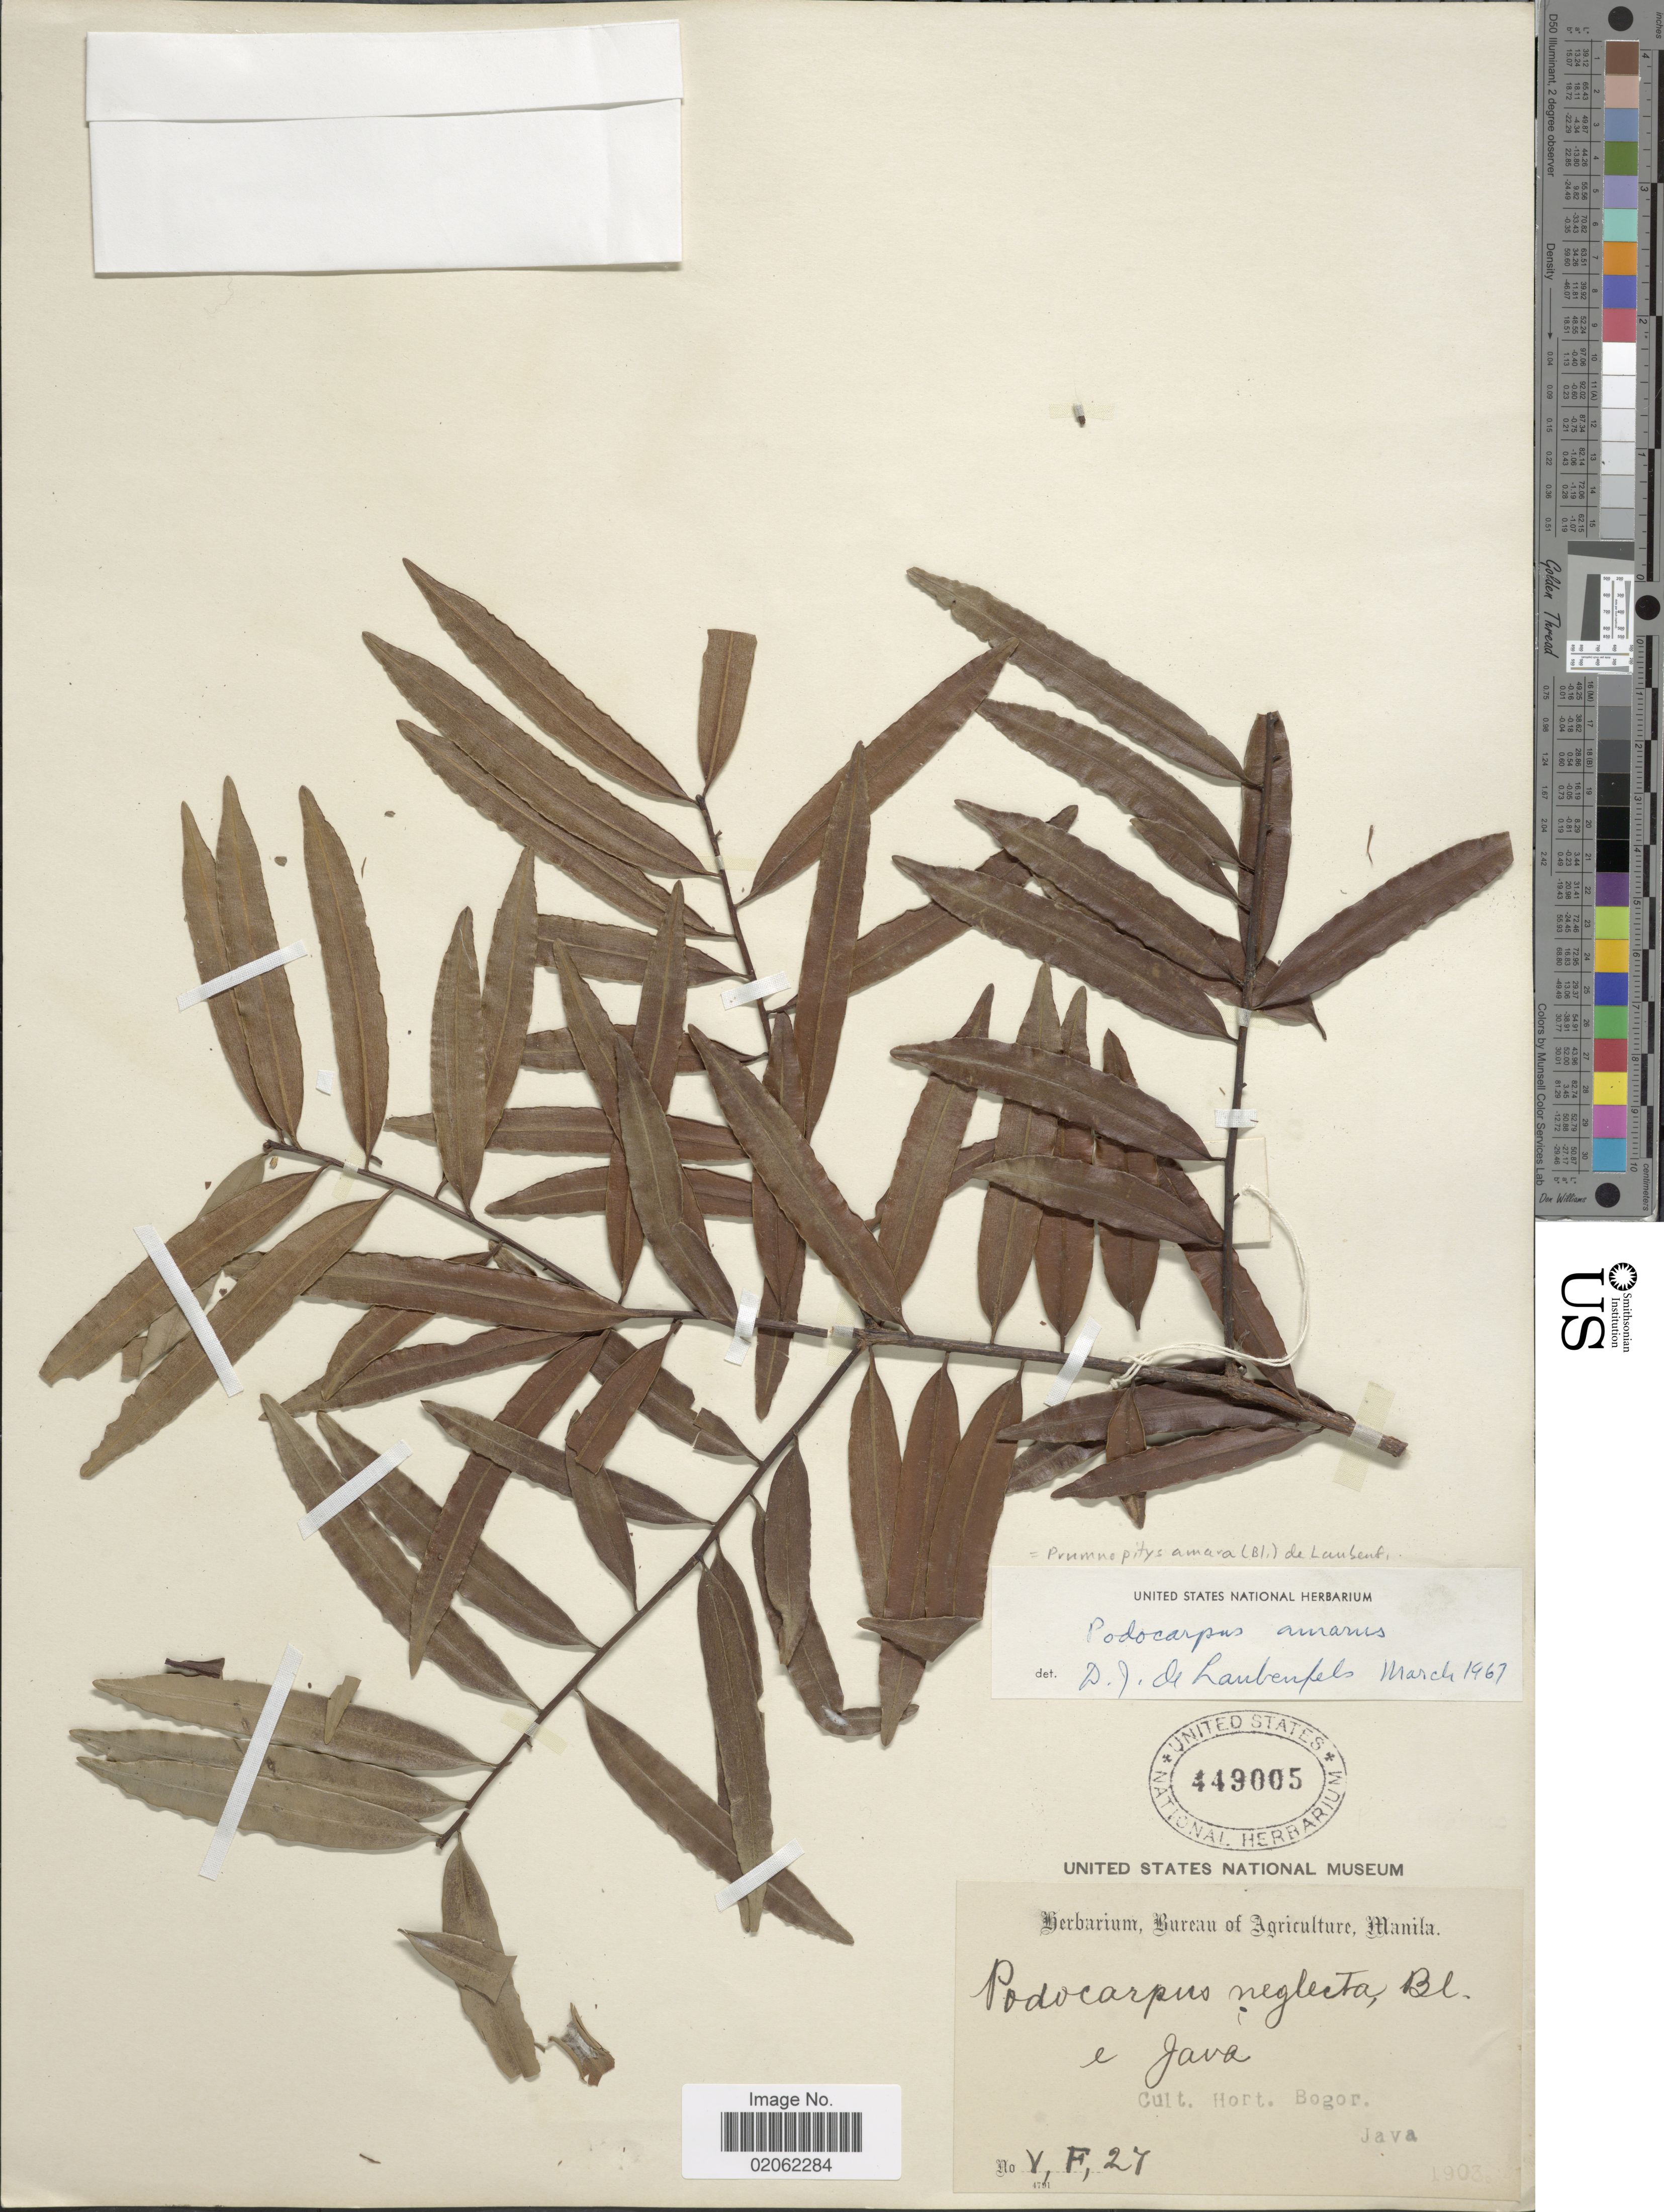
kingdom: Plantae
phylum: Tracheophyta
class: Pinopsida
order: Pinales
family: Podocarpaceae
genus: Prumnopitys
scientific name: Prumnopitys amara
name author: (Blume) de Laub.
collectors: ex herb. Bureau of Science Manila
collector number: VF27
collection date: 1903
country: Indonesia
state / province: Java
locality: Cult. Hort Bogor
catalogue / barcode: US 449005